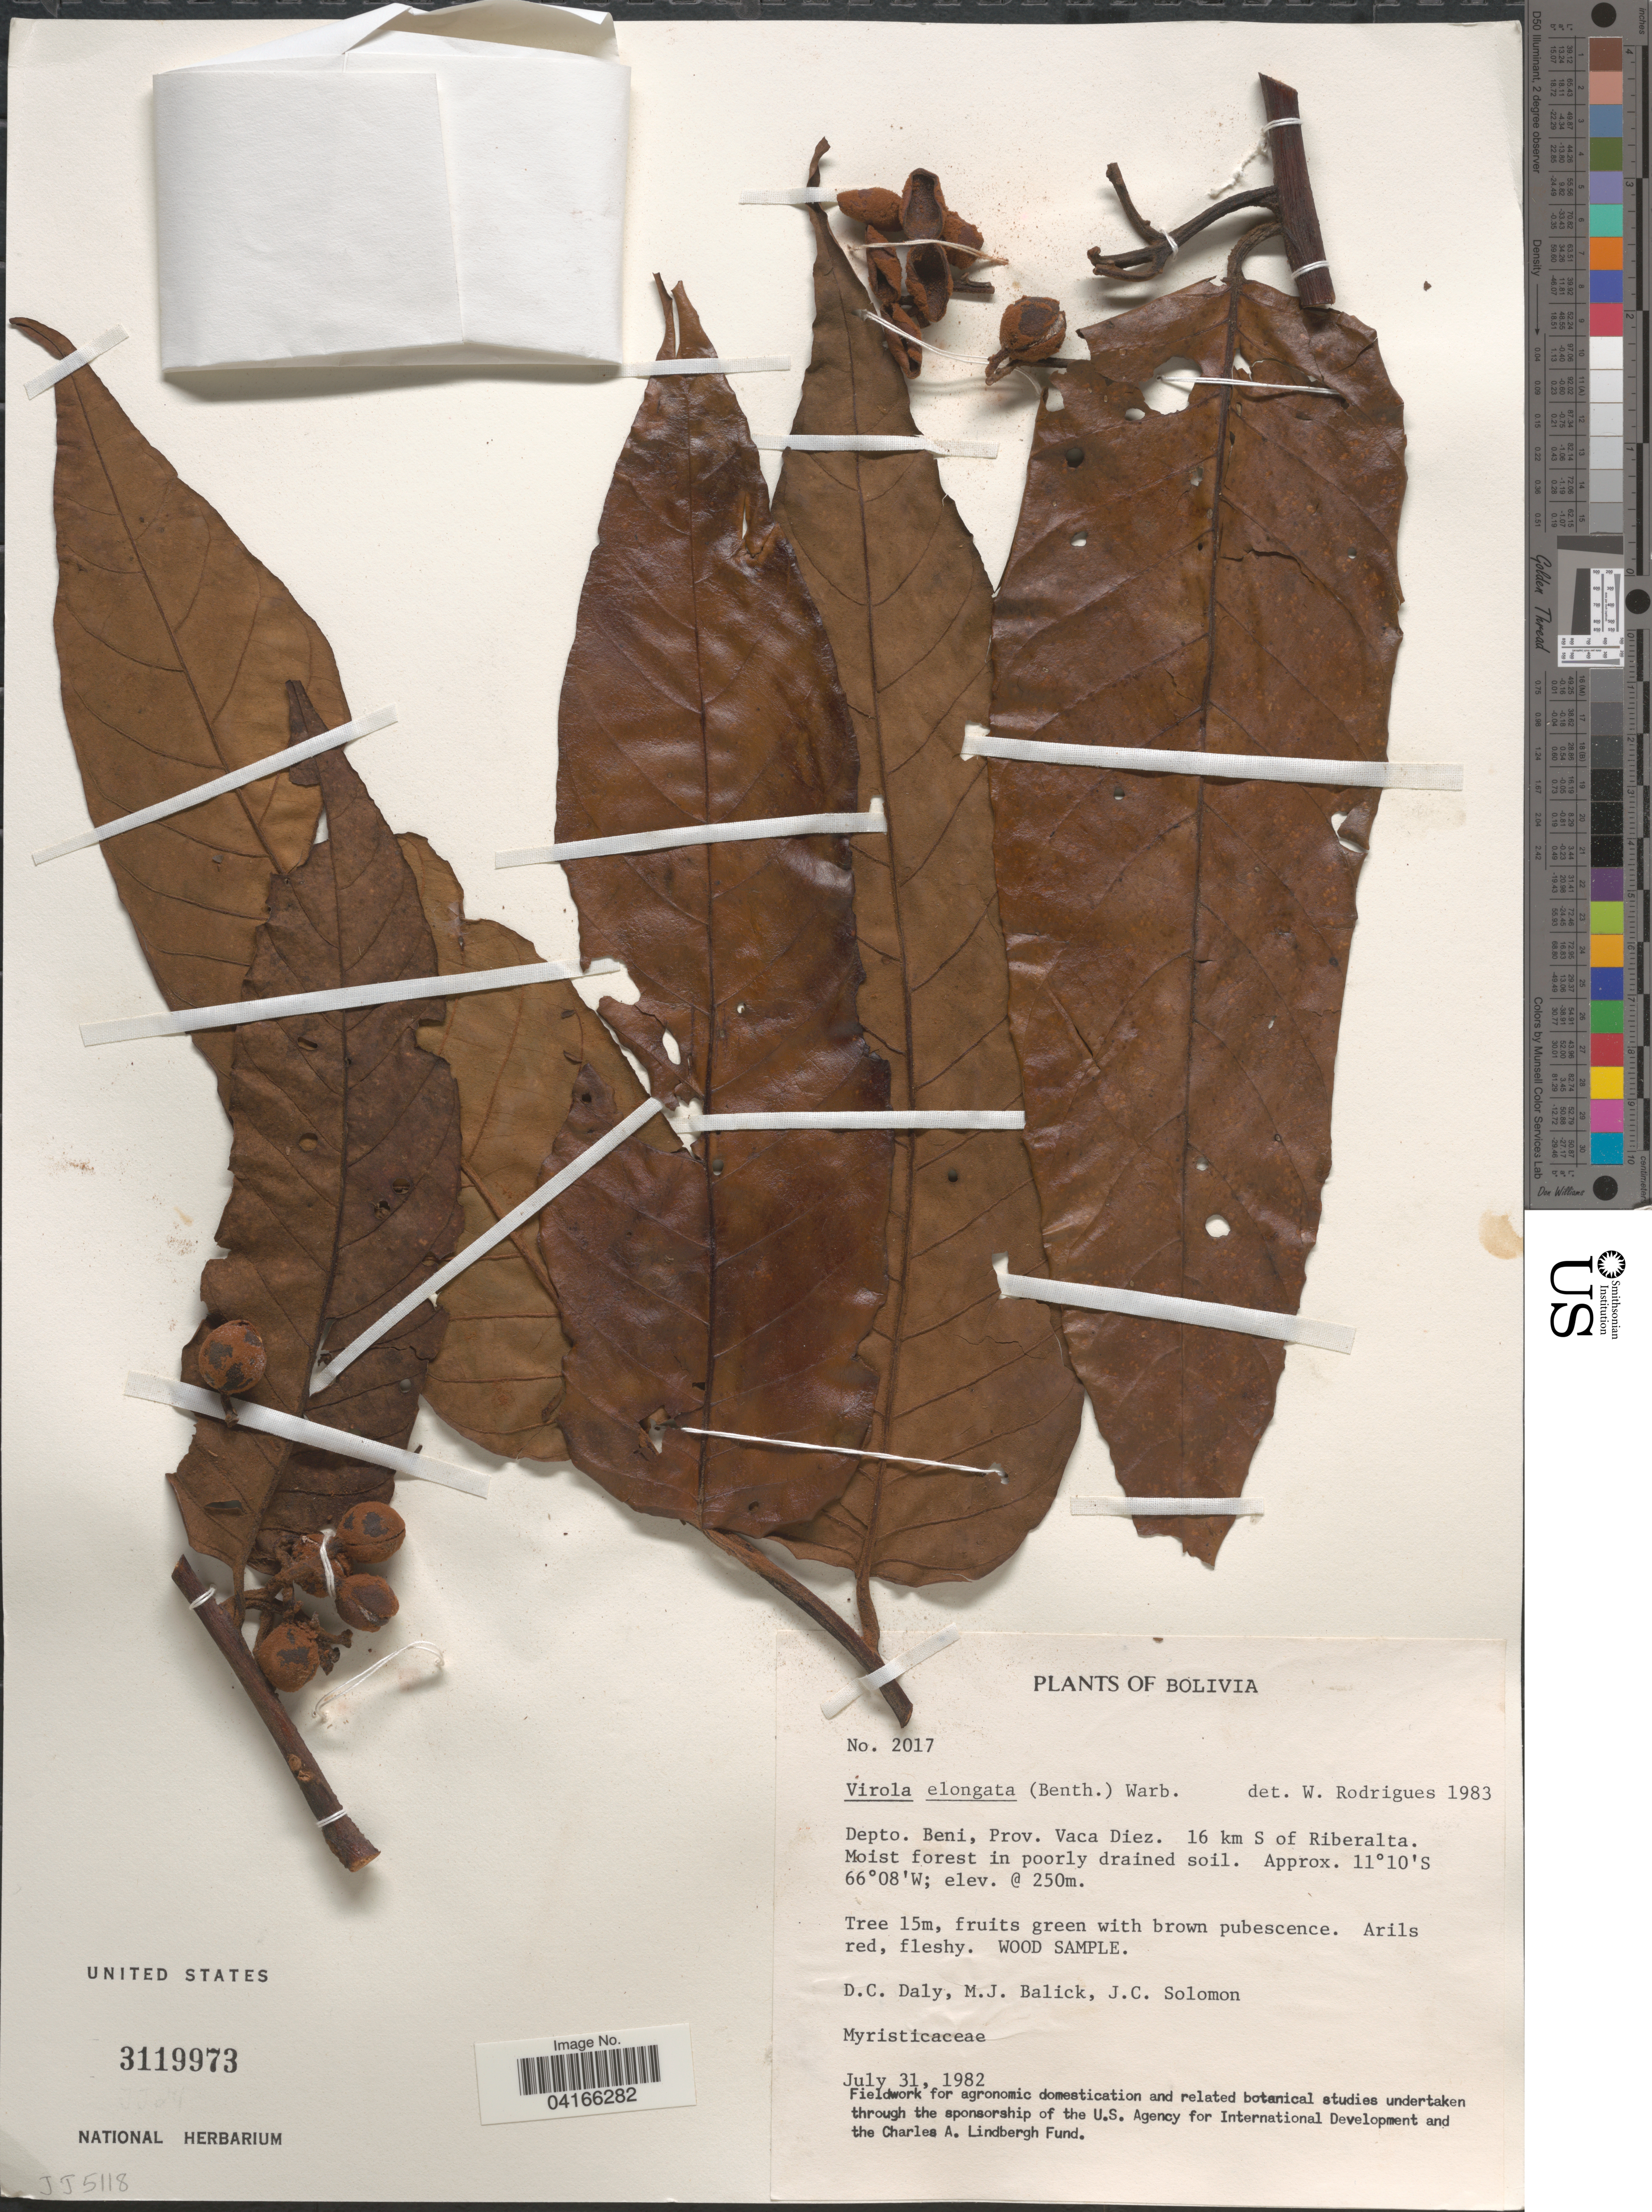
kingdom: Plantae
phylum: Tracheophyta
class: Magnoliopsida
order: Magnoliales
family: Myristicaceae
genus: Virola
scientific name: Virola elongata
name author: (Benth.) Warb.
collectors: D. C. Daly, M. J. Balick & J. C. Solomon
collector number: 2017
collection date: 1982-07-31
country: Bolivia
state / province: Beni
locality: Depto. Beni, Prov. Vaca Diez. 16 km S of Riberalta.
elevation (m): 250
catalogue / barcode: US 3119973